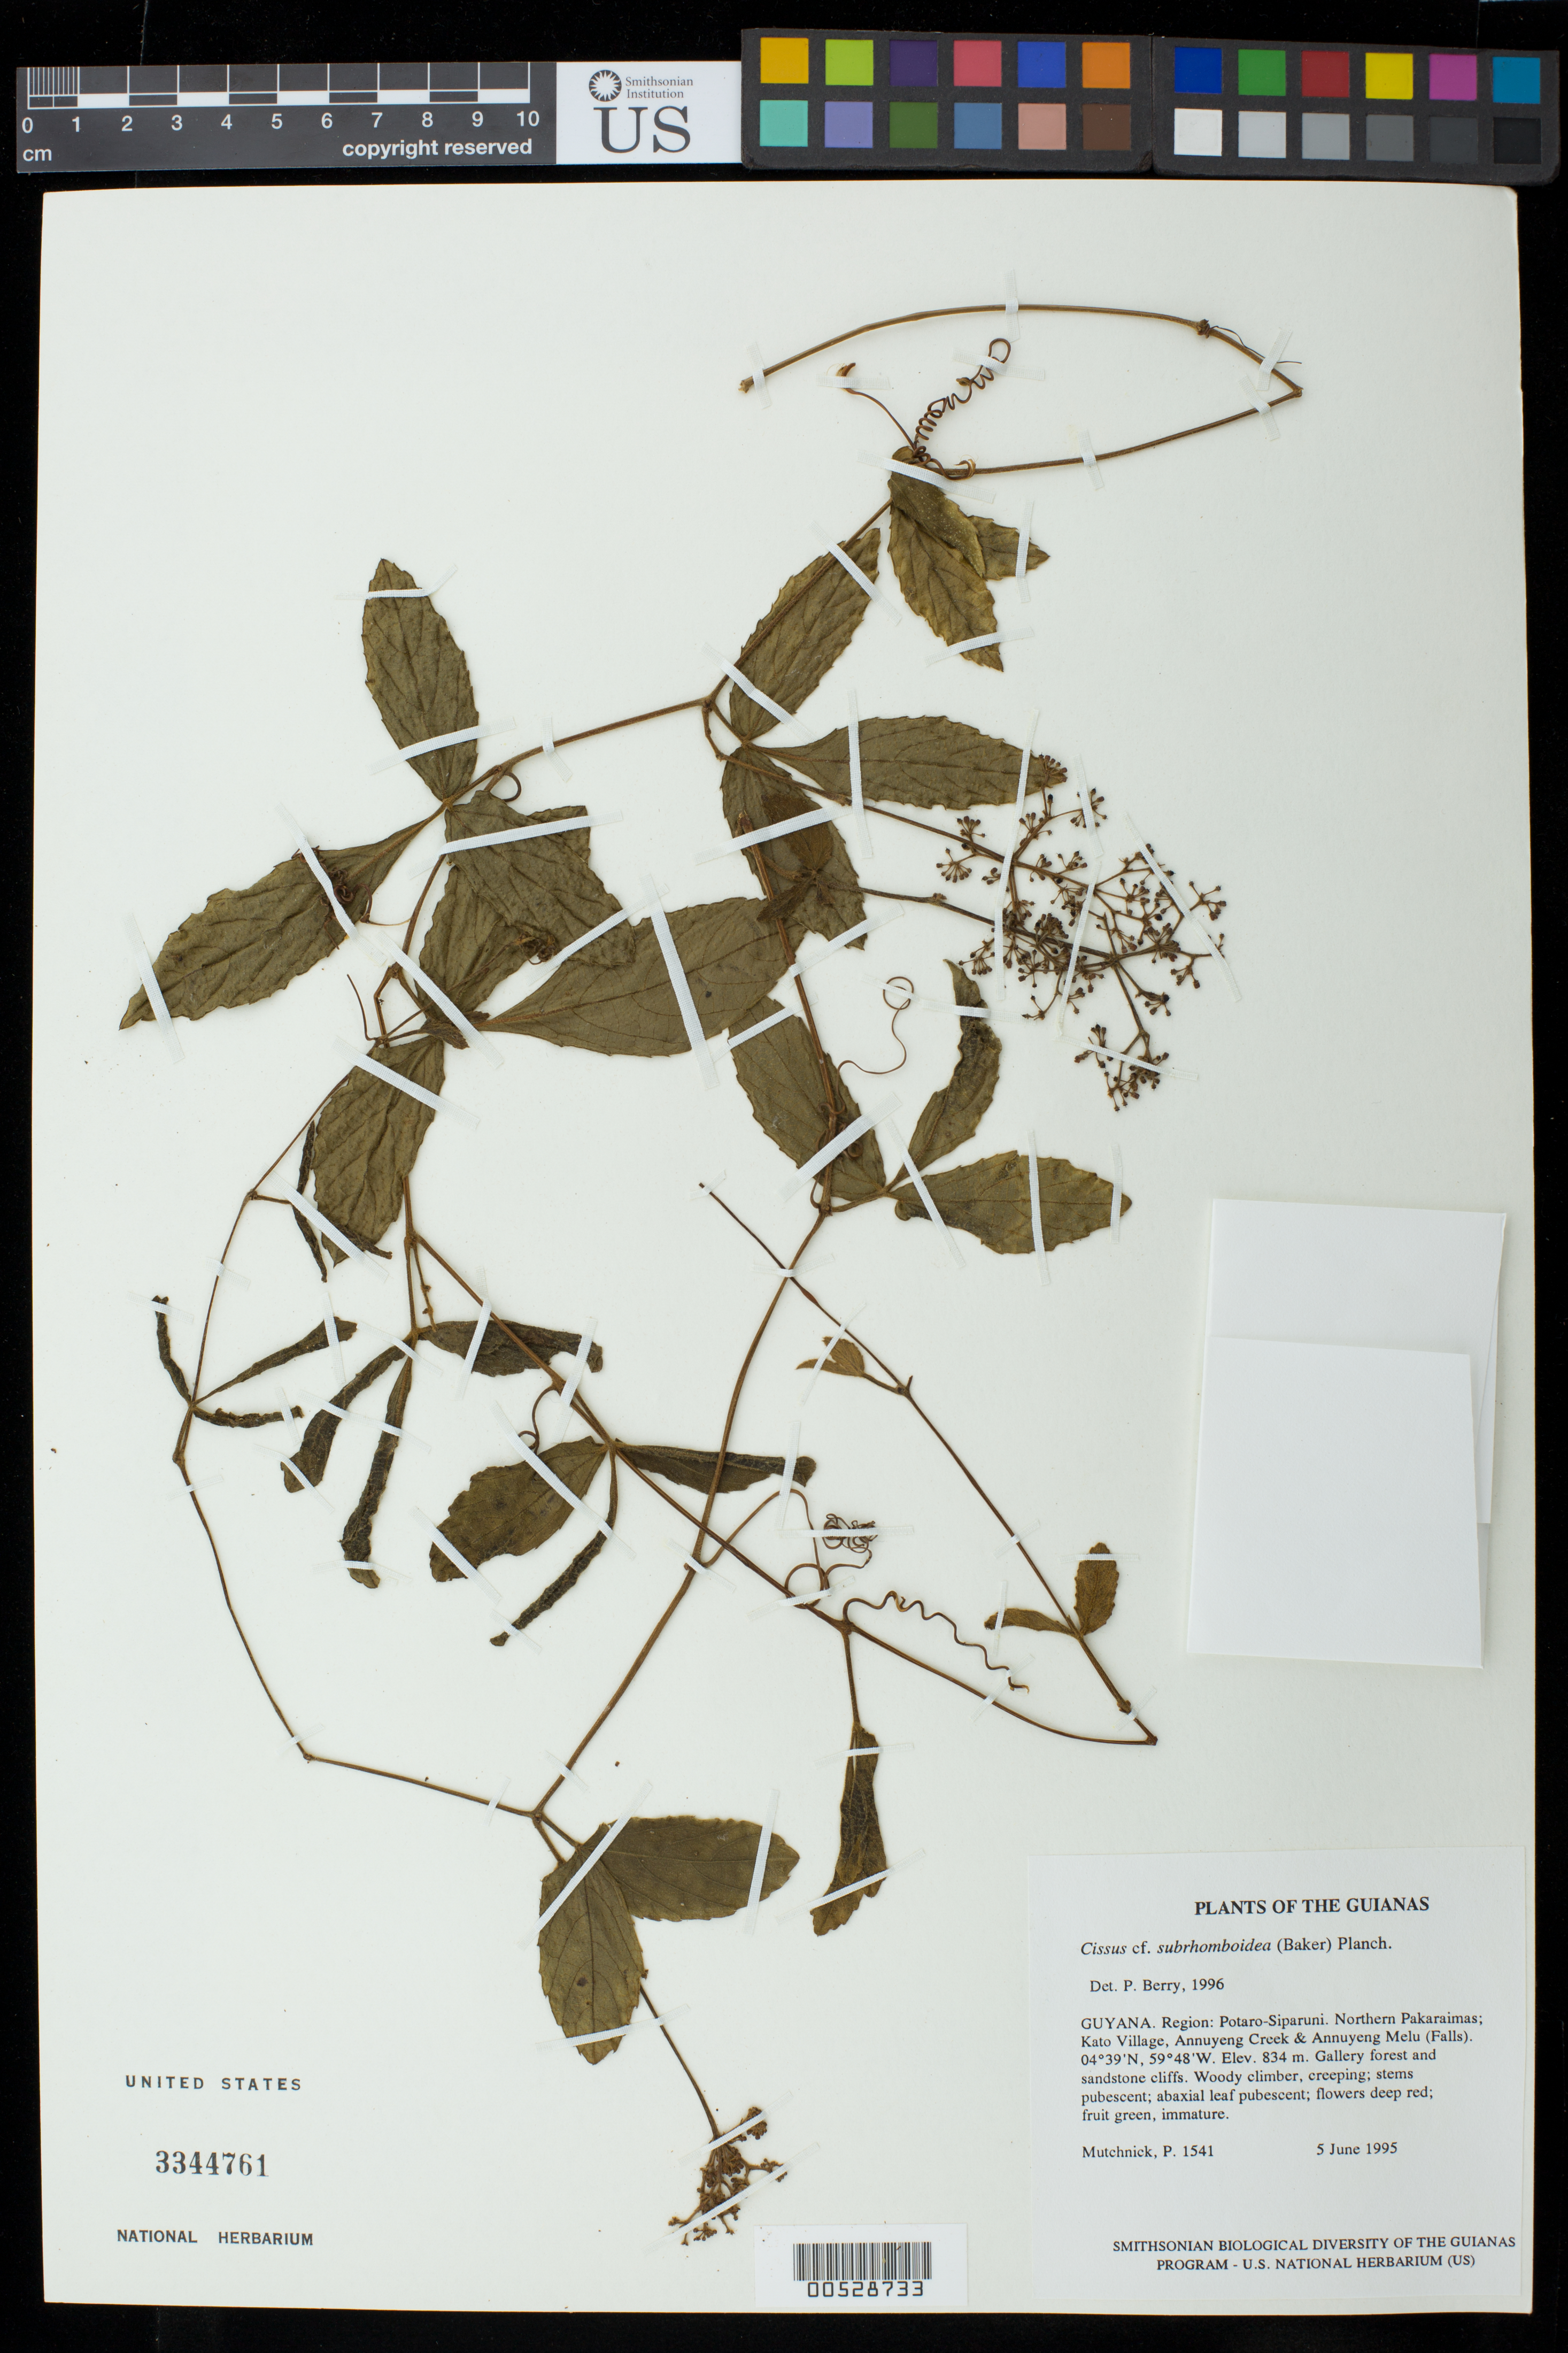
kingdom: Plantae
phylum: Tracheophyta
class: Magnoliopsida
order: Vitales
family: Vitaceae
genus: Cissus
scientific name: Cissus subrhomboidea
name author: (Baker) Planch.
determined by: Berry, P. E., (WIS), University of Wisconsin - Madison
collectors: P. Mutchnick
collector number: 1541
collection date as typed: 5 June 1995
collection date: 1995-06-05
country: Guyana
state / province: Potaro-Siparuni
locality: Northern Pakaraimas; Kato Village, Annuyeng Creek & Annuyeng Melu (Falls)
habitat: Gallery forest and sandstone cliffs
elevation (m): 834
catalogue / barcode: US 3344761